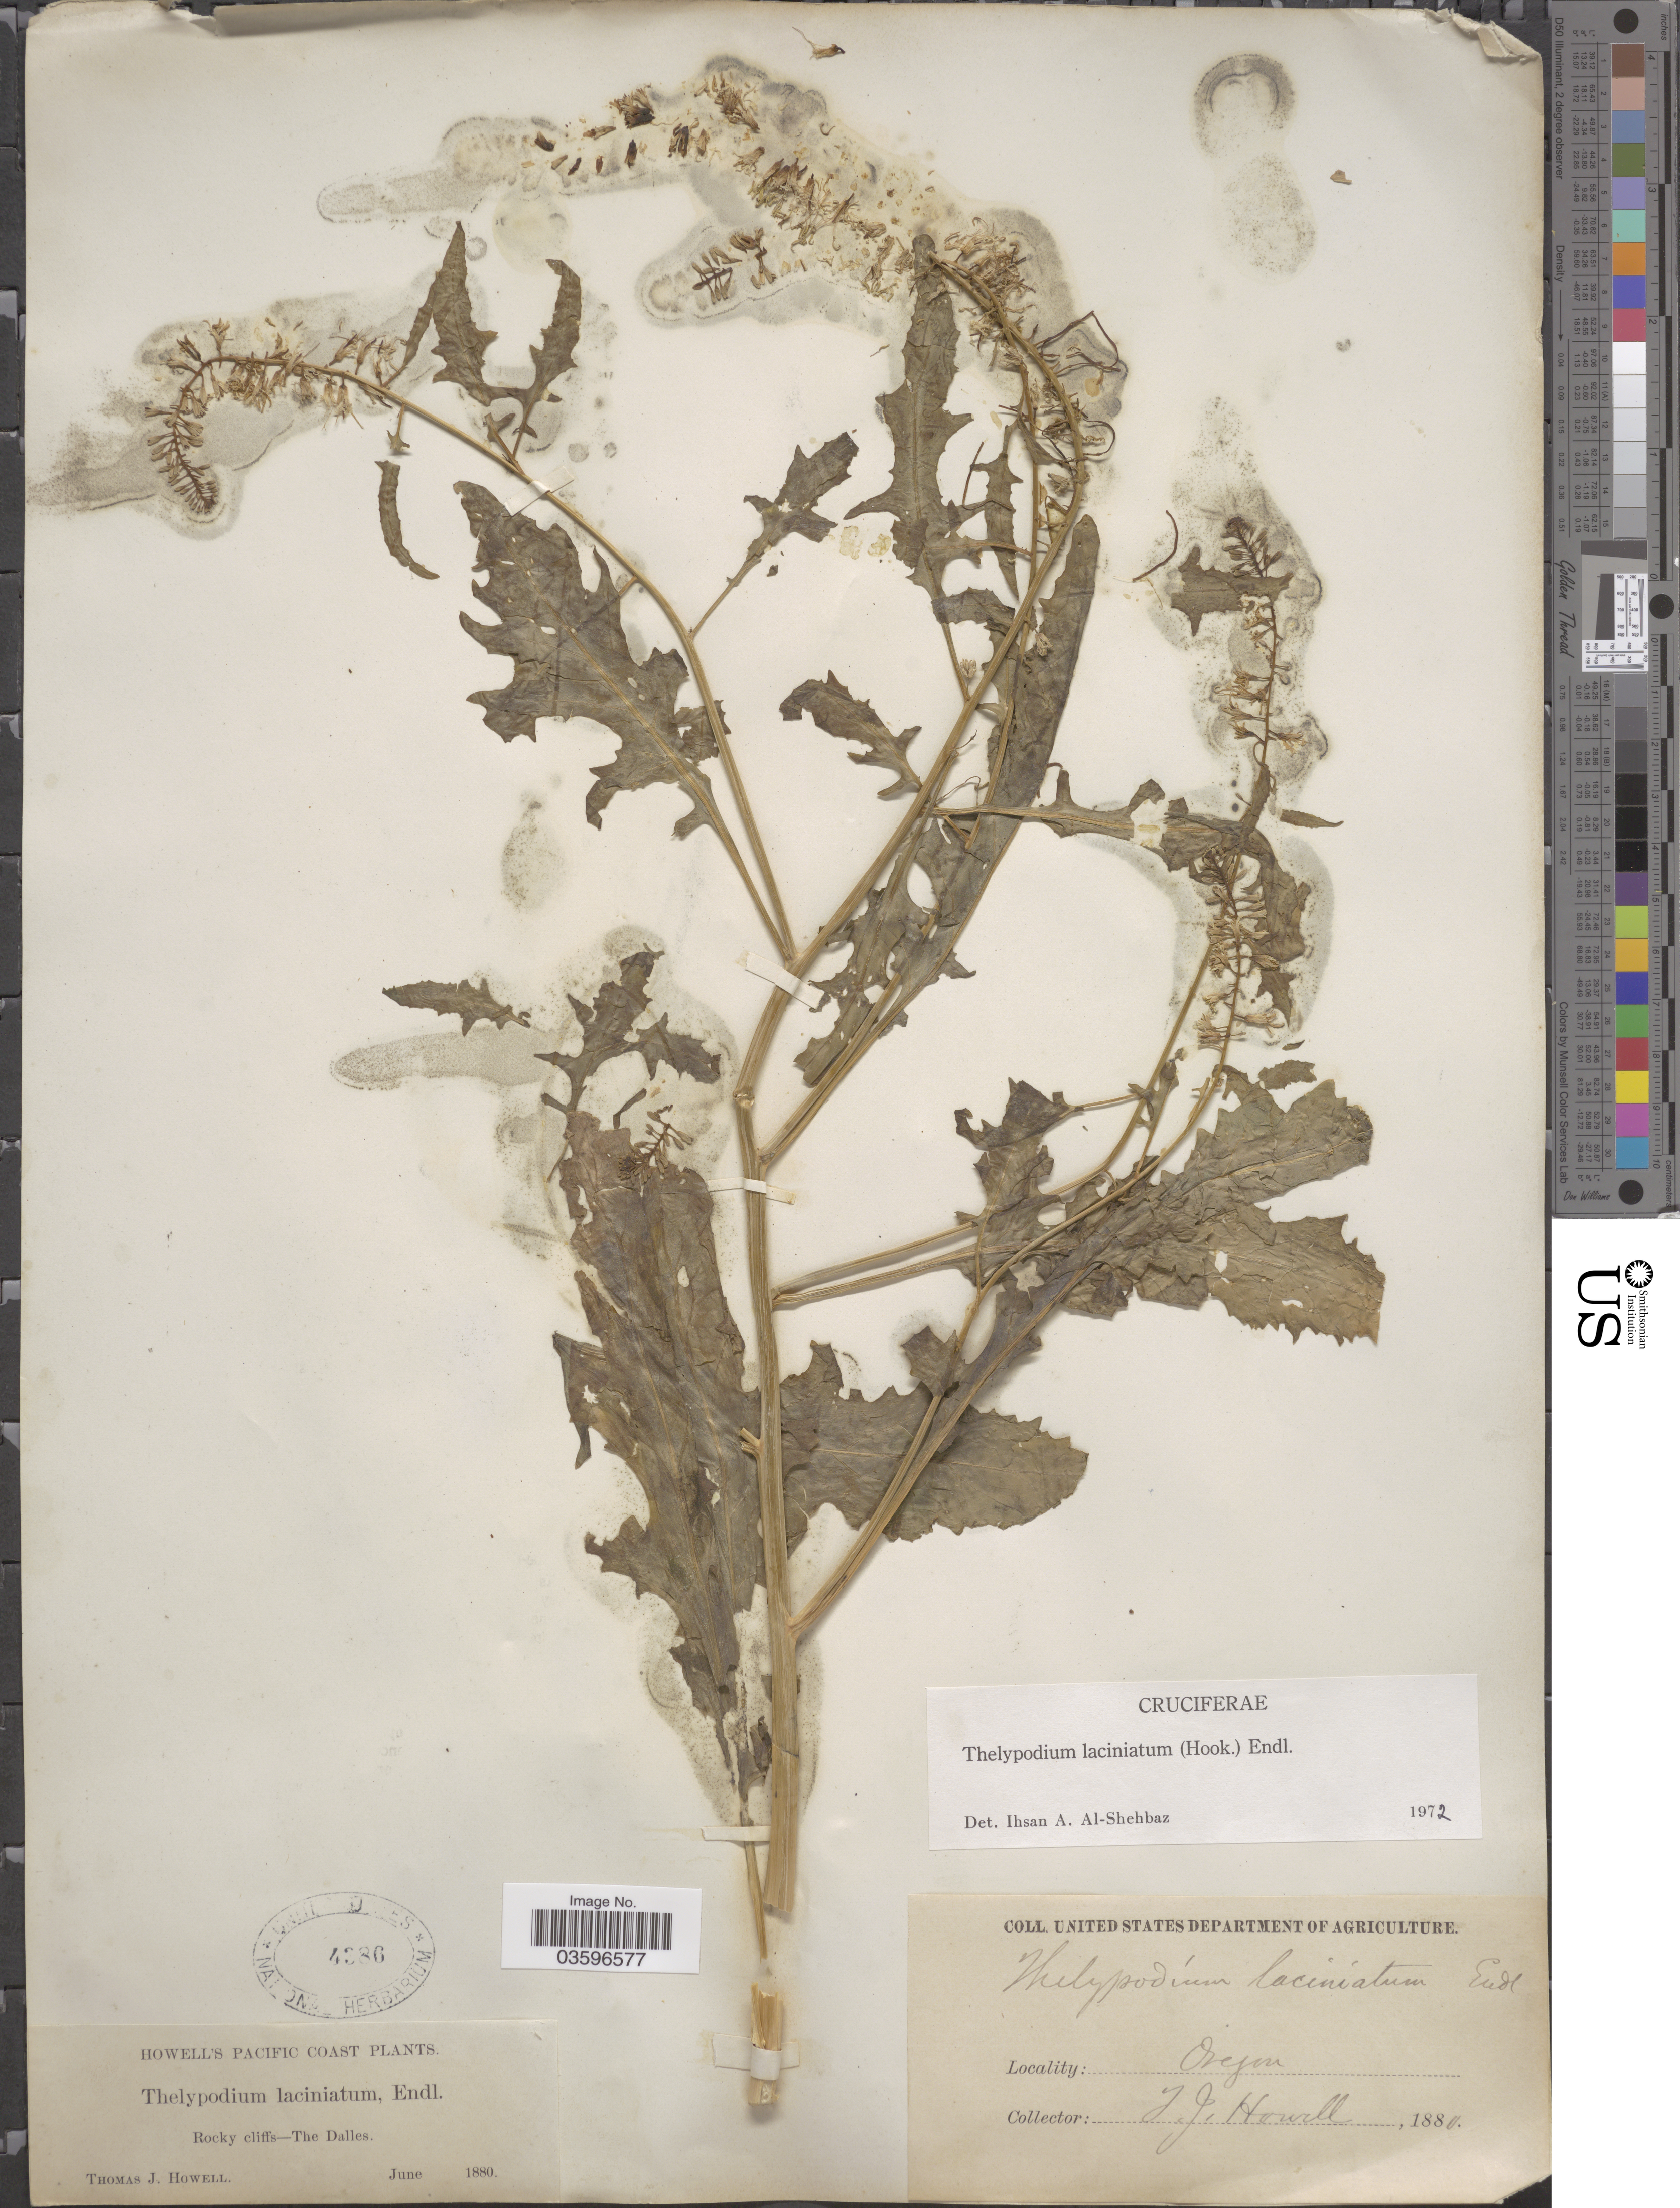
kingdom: Plantae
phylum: Tracheophyta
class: Magnoliopsida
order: Brassicales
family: Brassicaceae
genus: Thelypodium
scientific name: Thelypodium laciniatum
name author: (Hook.) Endl.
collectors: T. J. Howell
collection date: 1880-06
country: United States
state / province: Oregon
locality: Pacific Coast. Rocky cliffs - The Dalles.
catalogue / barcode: US 4386